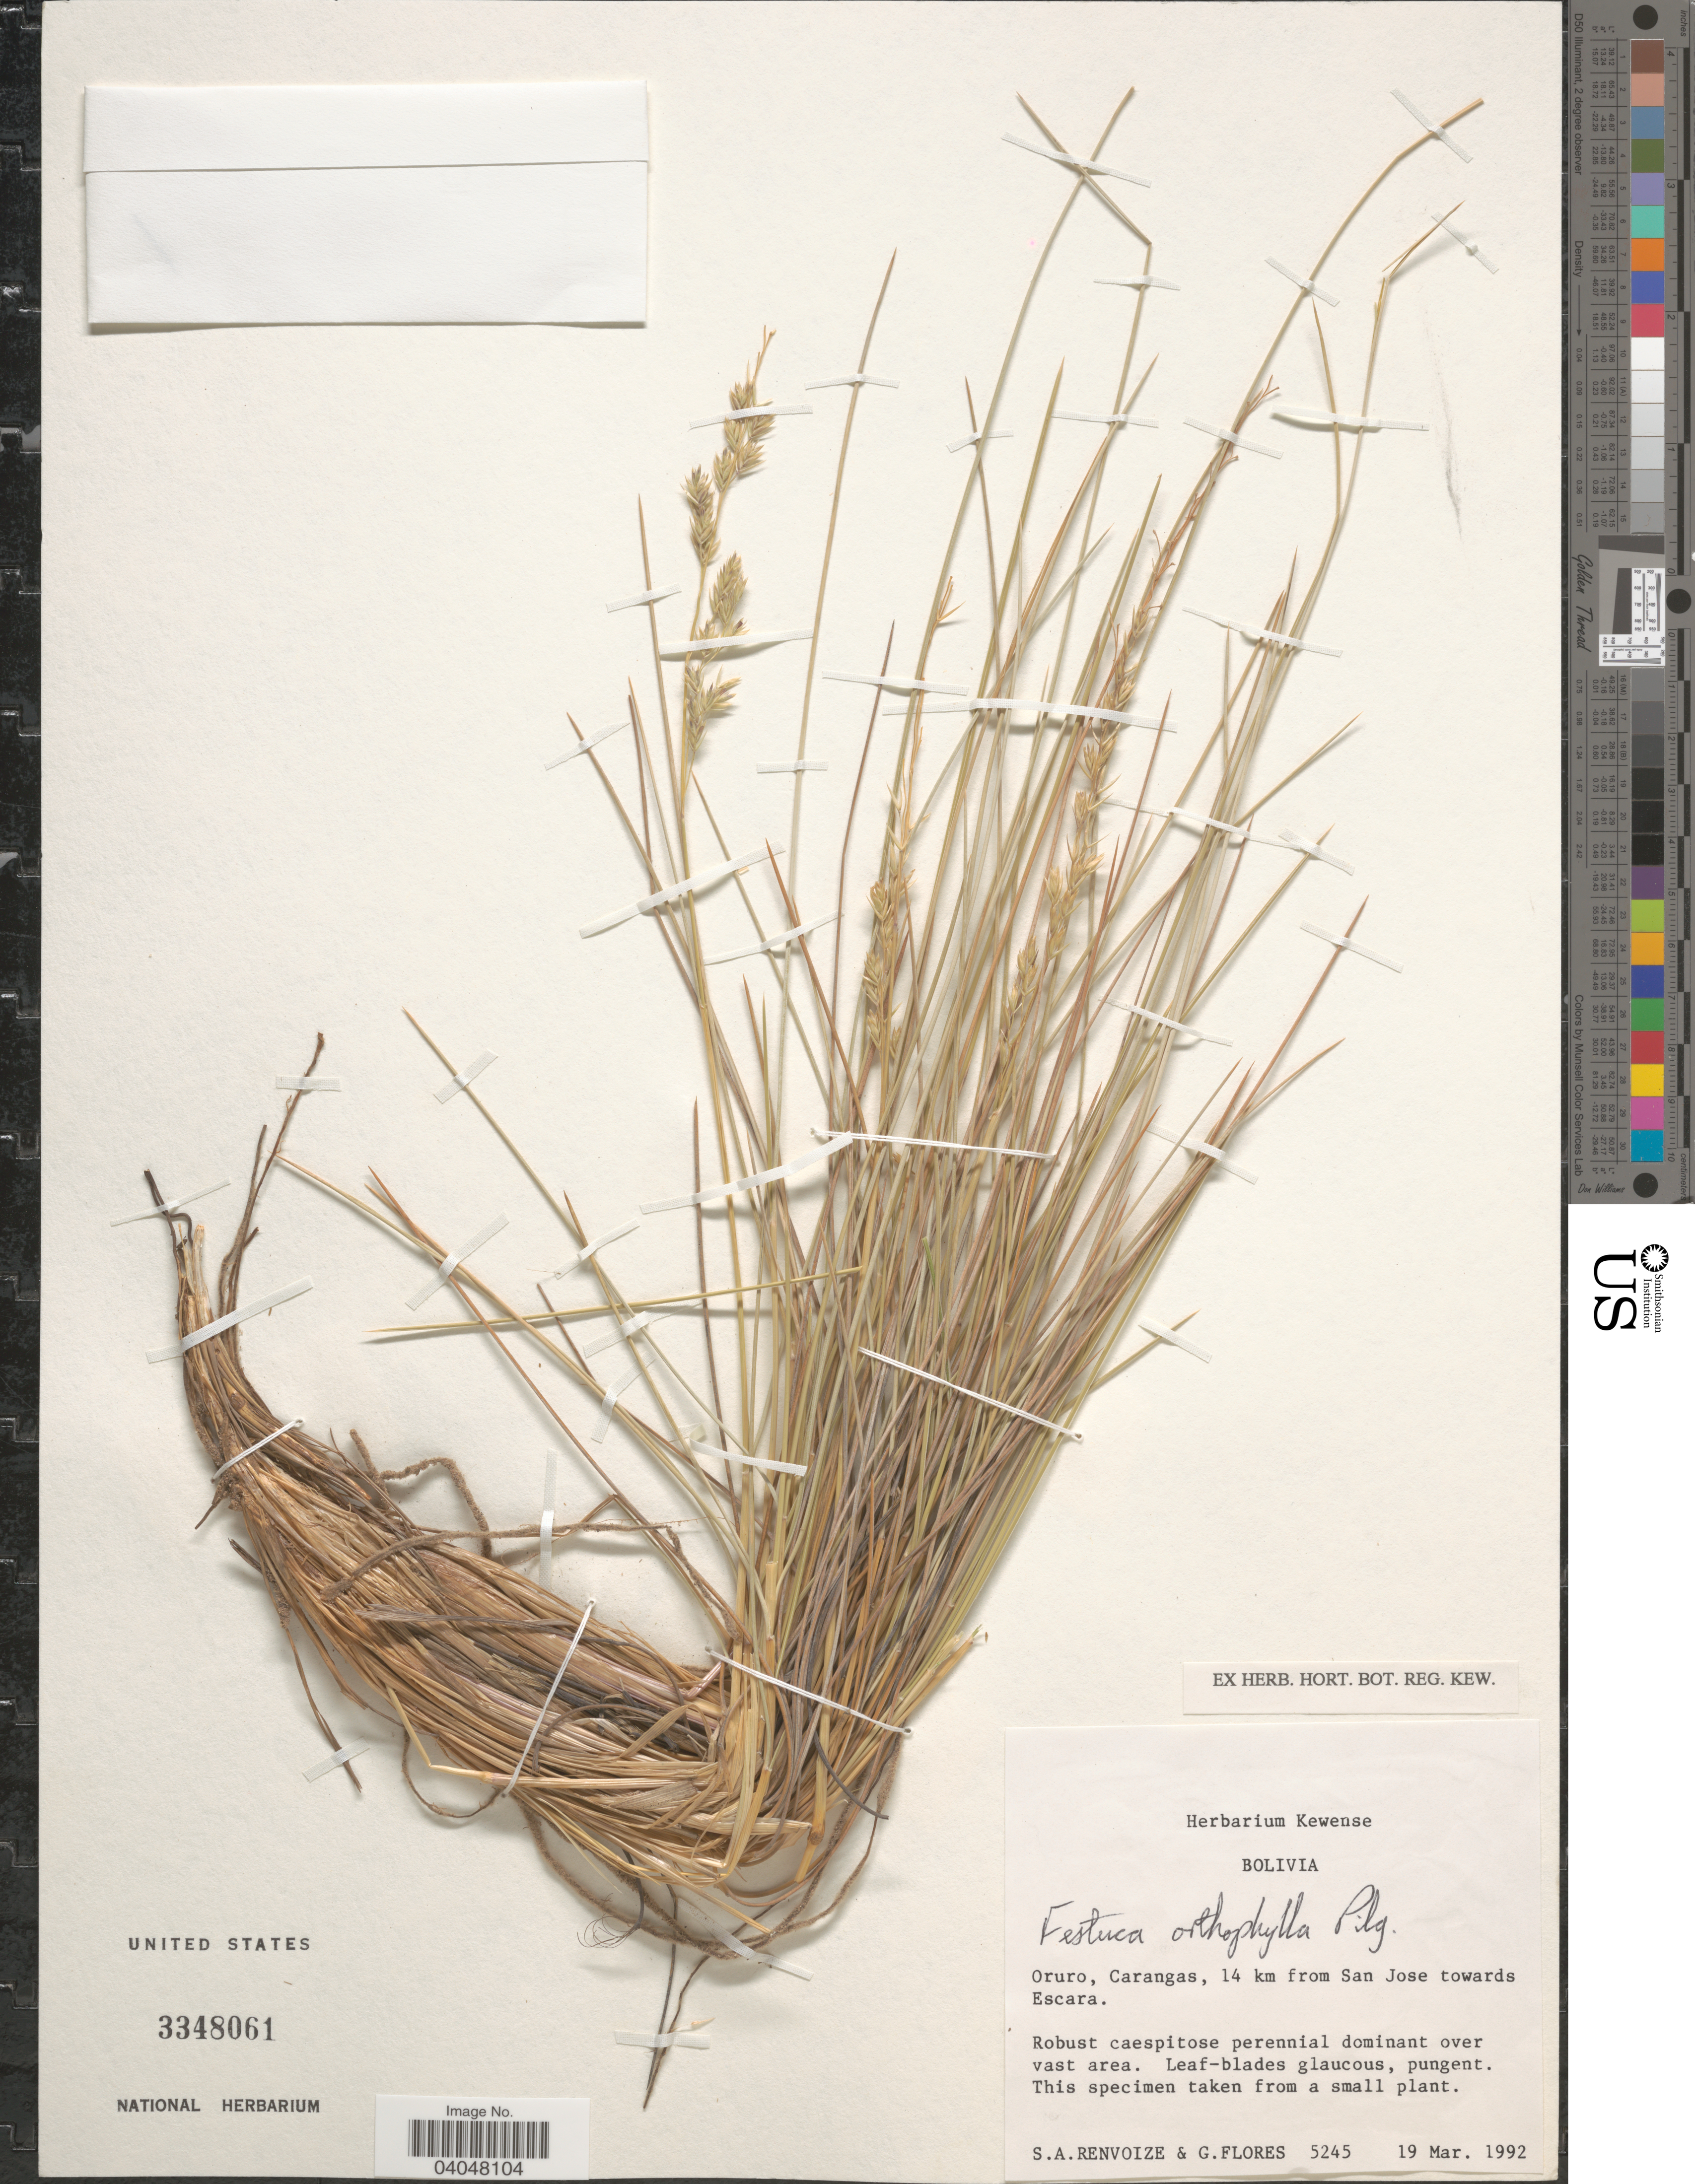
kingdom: Plantae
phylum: Tracheophyta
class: Liliopsida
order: Poales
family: Poaceae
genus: Festuca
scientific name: Festuca orthophylla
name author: Pilg.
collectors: S. A. Renvoize & G. Flores F.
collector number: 5245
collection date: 1992-03-19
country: Bolivia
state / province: Oruro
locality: Carangas, 14 km from San Jose towards Escara.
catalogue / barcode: US 3348061